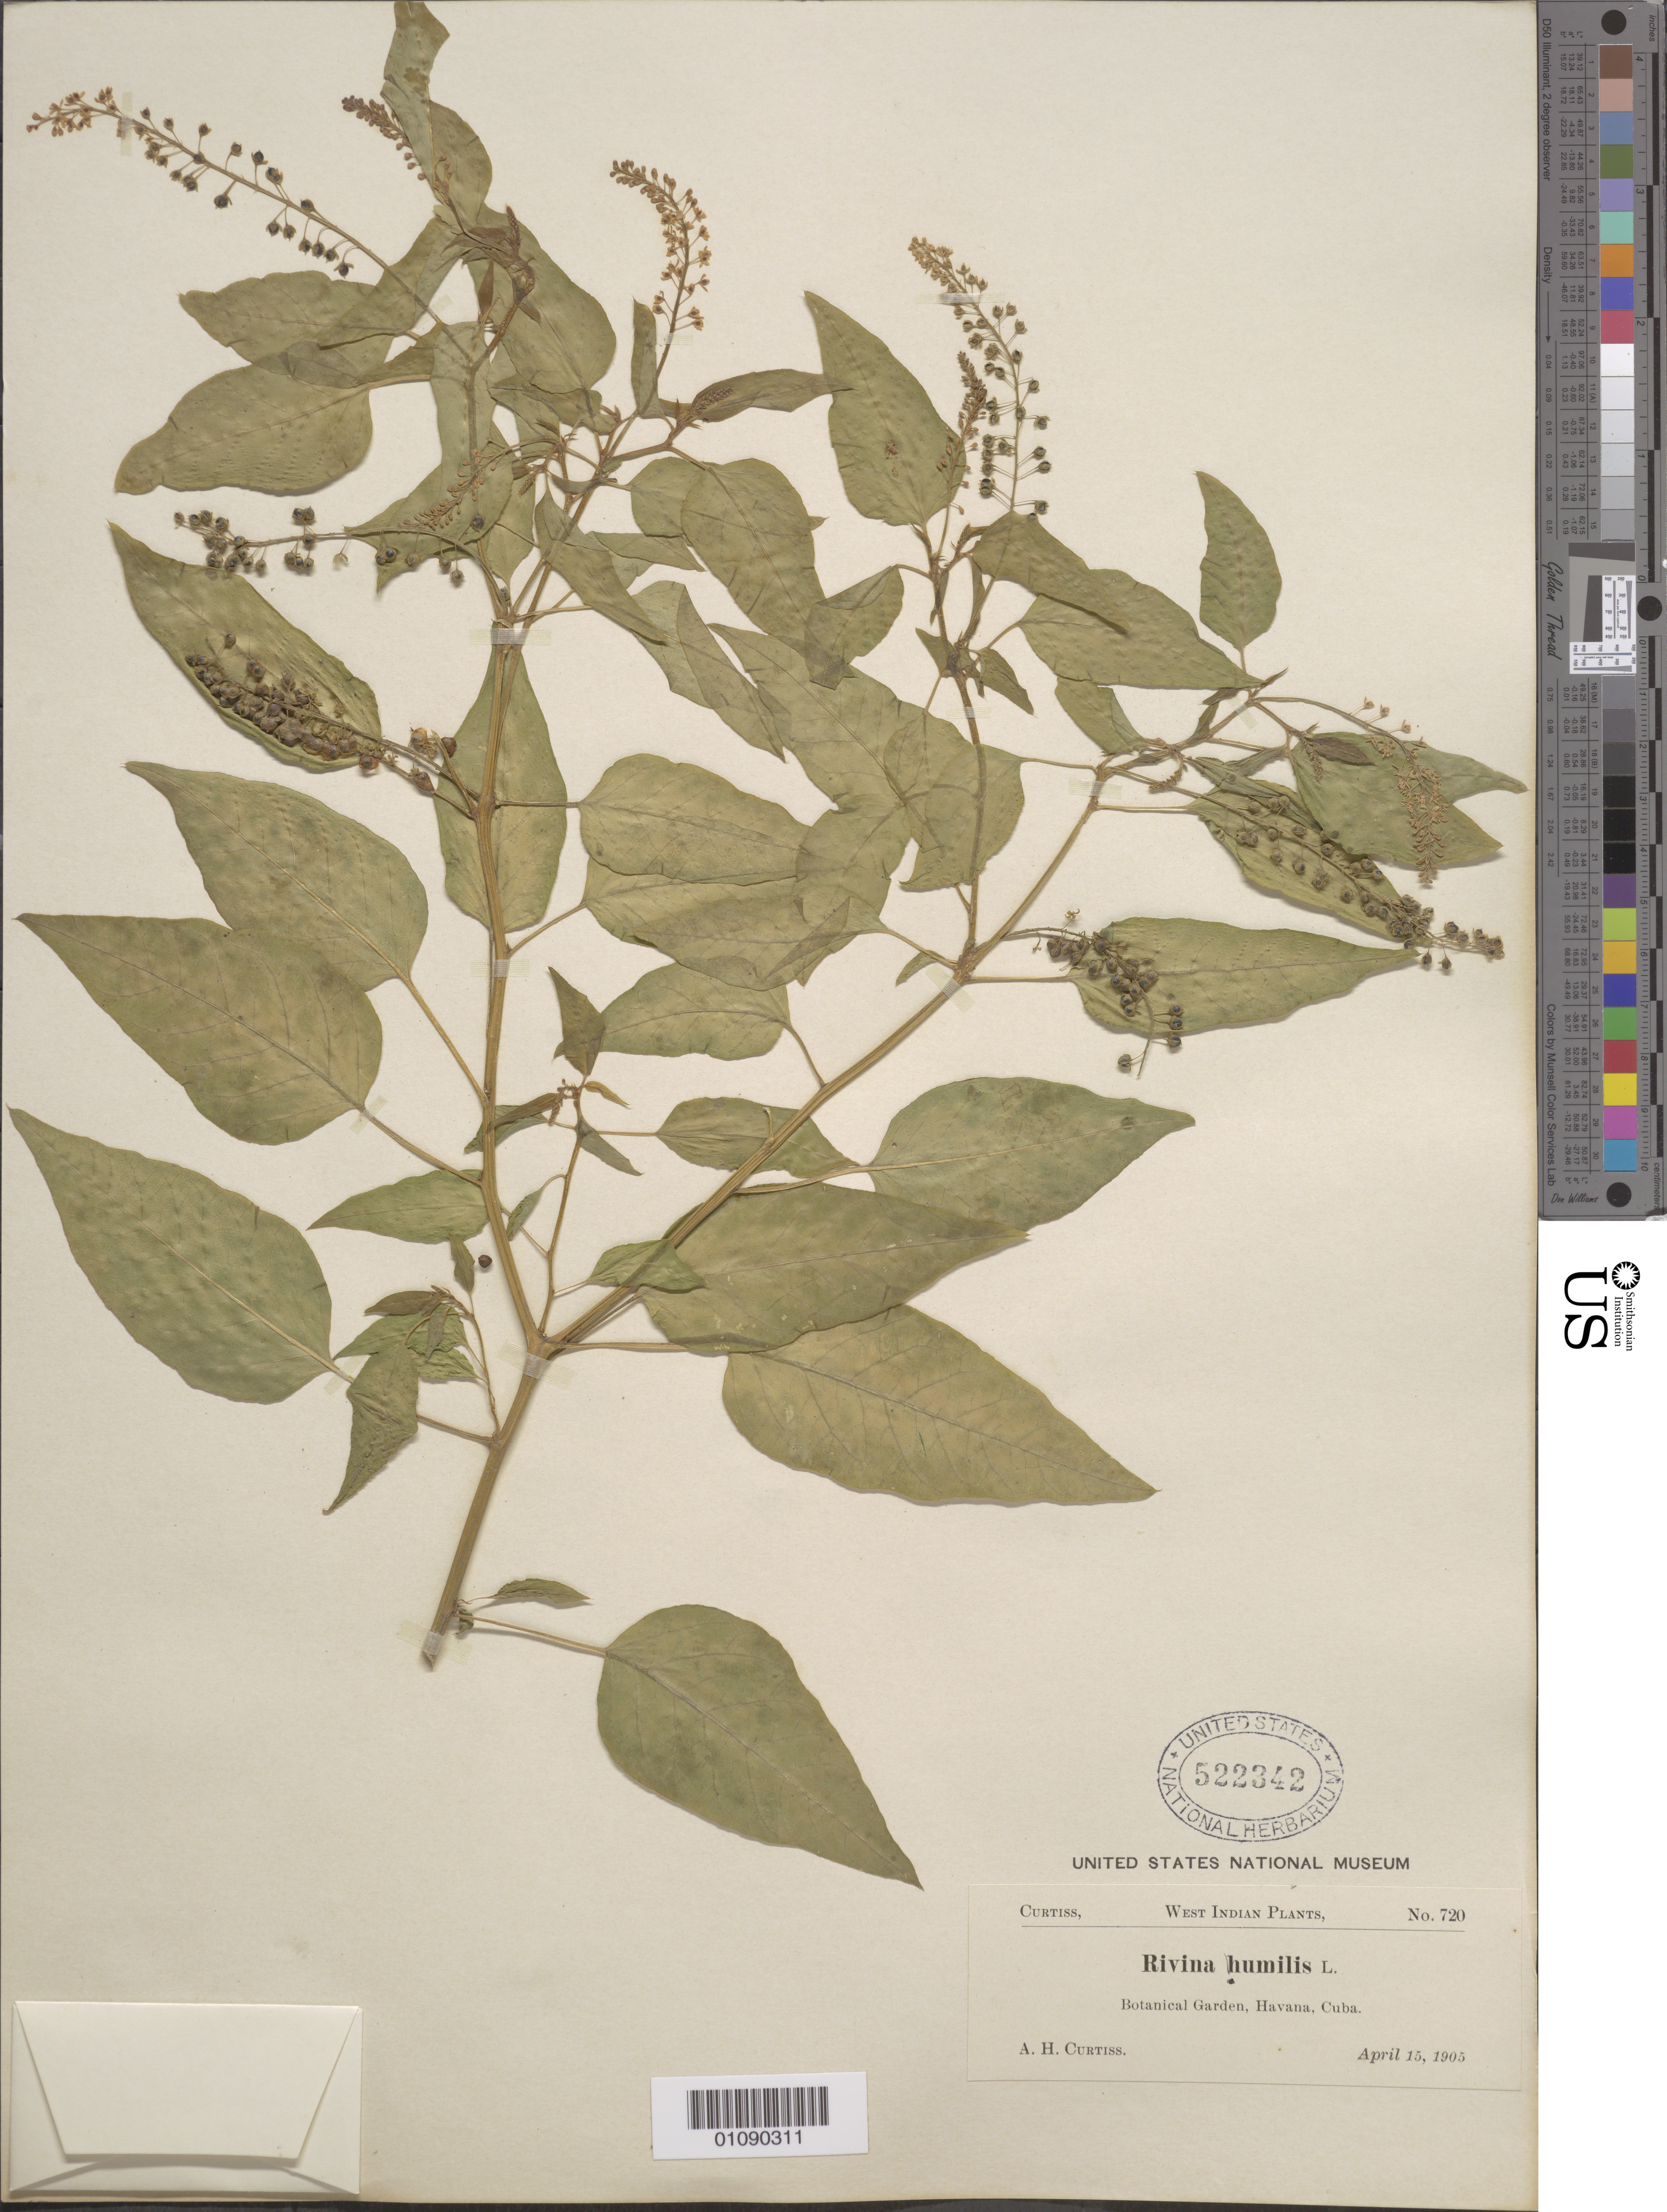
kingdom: Plantae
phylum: Tracheophyta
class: Magnoliopsida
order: Caryophyllales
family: Phytolaccaceae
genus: Rivina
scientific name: Rivina humilis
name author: L.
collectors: A. H. Curtiss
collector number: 720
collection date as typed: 15 Apr 1905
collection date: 1905-04-15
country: Cuba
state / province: La Habana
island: Cuba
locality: Havana, Botanical Garden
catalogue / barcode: US 522342